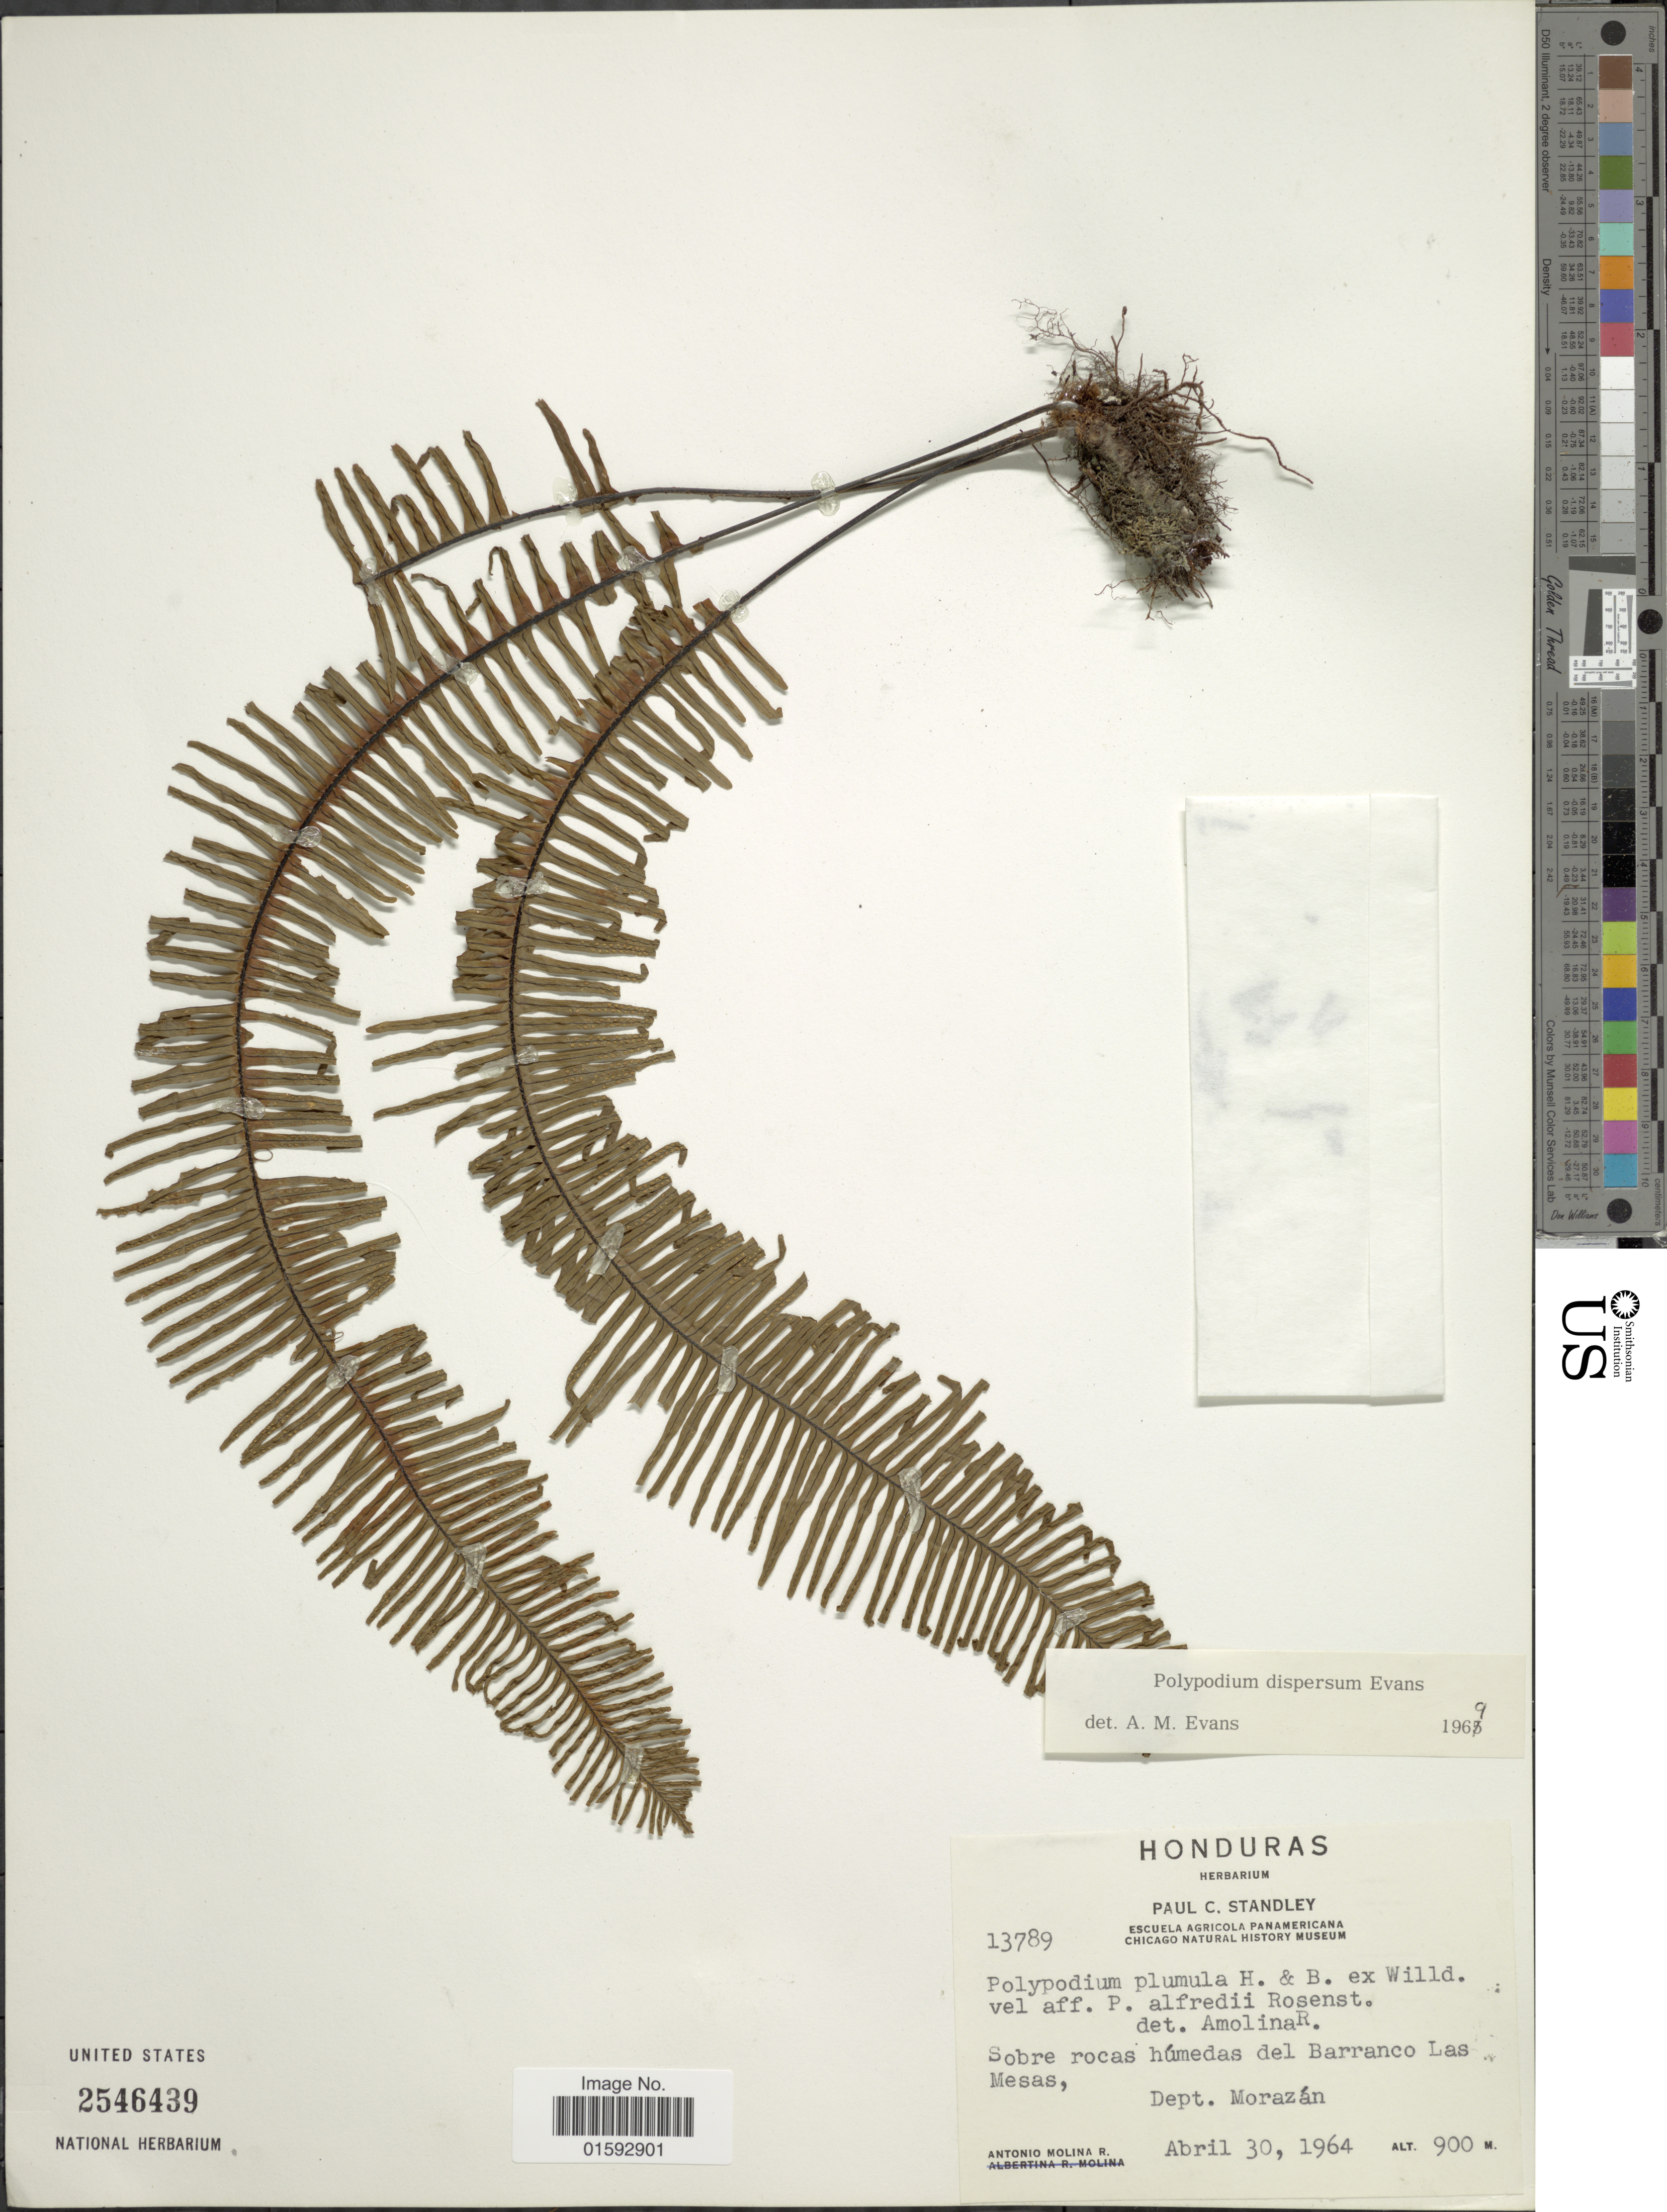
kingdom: Plantae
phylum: Tracheophyta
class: Polypodiopsida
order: Polypodiales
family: Polypodiaceae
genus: Pecluma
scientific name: Pecluma dispersa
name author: (A.M. Evans) M.G. Price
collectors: P. C. Standley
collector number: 13789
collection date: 1964-04-30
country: Honduras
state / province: Fco. Morazán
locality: Sobre rocas humedas del Barranco Las Mesas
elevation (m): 900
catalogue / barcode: US 2546439